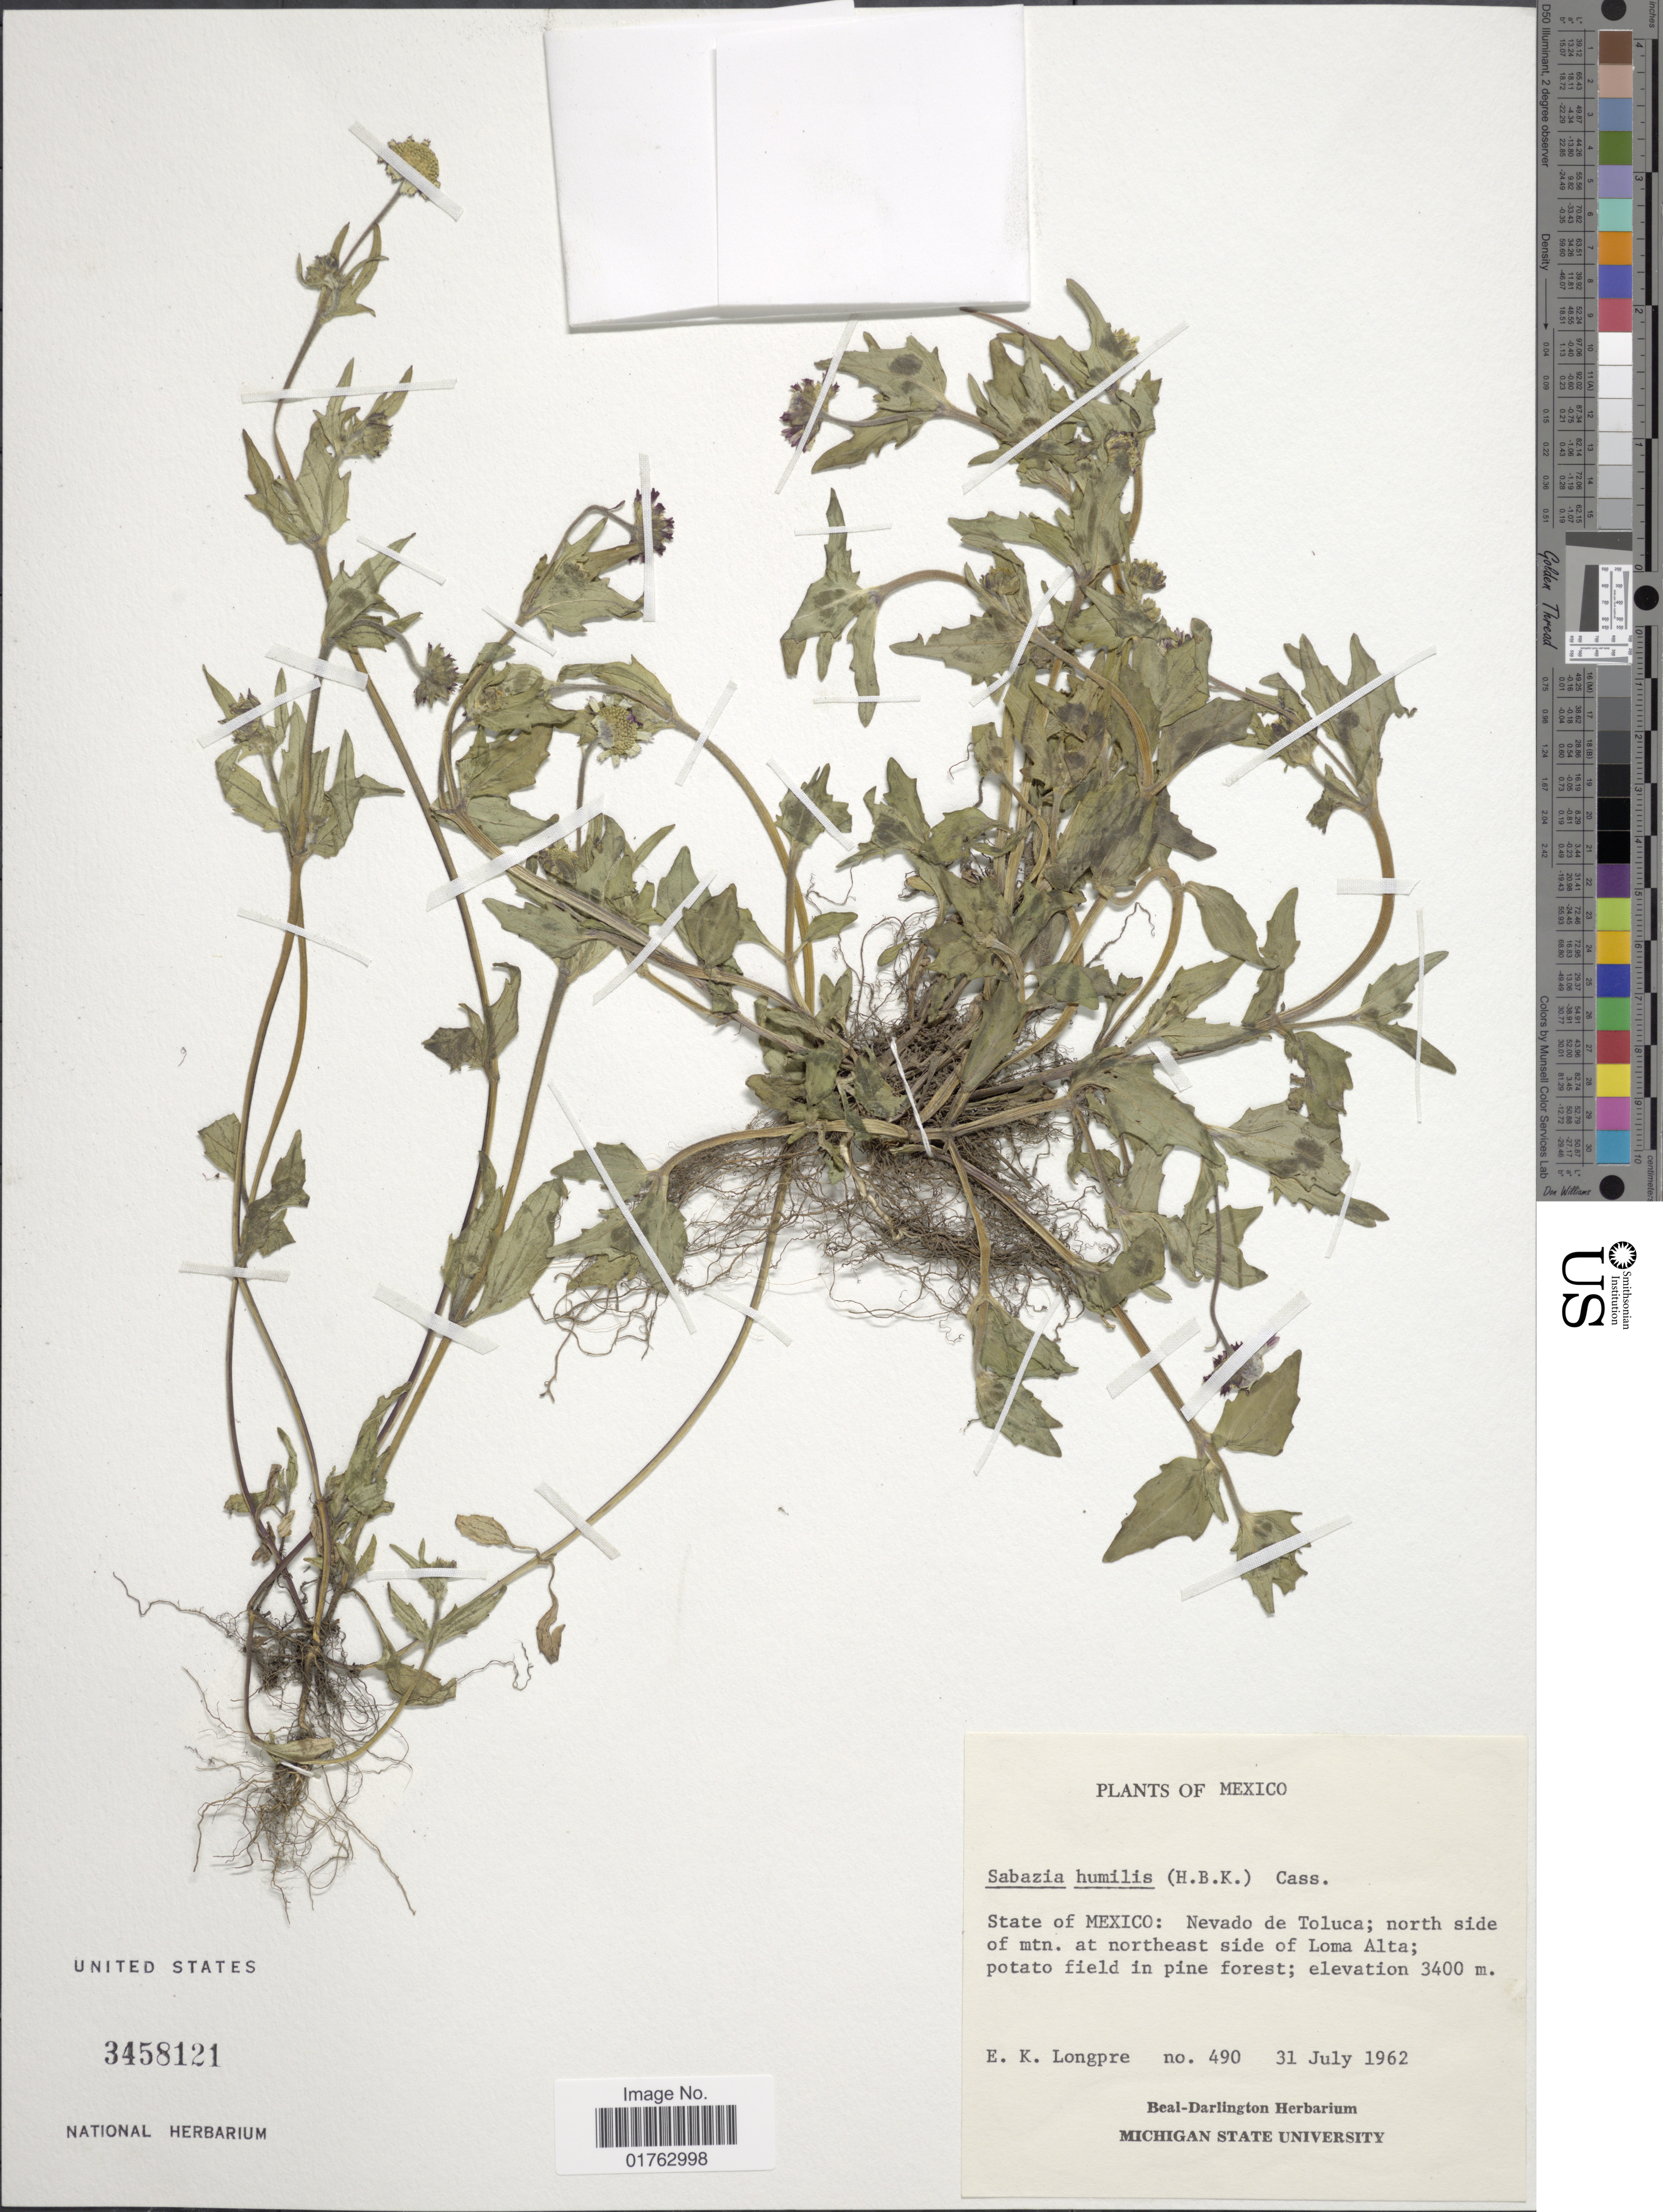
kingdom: Plantae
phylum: Tracheophyta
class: Magnoliopsida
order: Asterales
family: Asteraceae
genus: Sabazia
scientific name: Sabazia humilis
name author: (Kunth) Cass.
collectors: E. Longpre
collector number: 490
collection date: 1962-07-31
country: Mexico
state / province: México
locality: Nevado de Toluca: north side of mtn. at northeast side of Loma Alta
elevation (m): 3400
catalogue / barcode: US 3458121